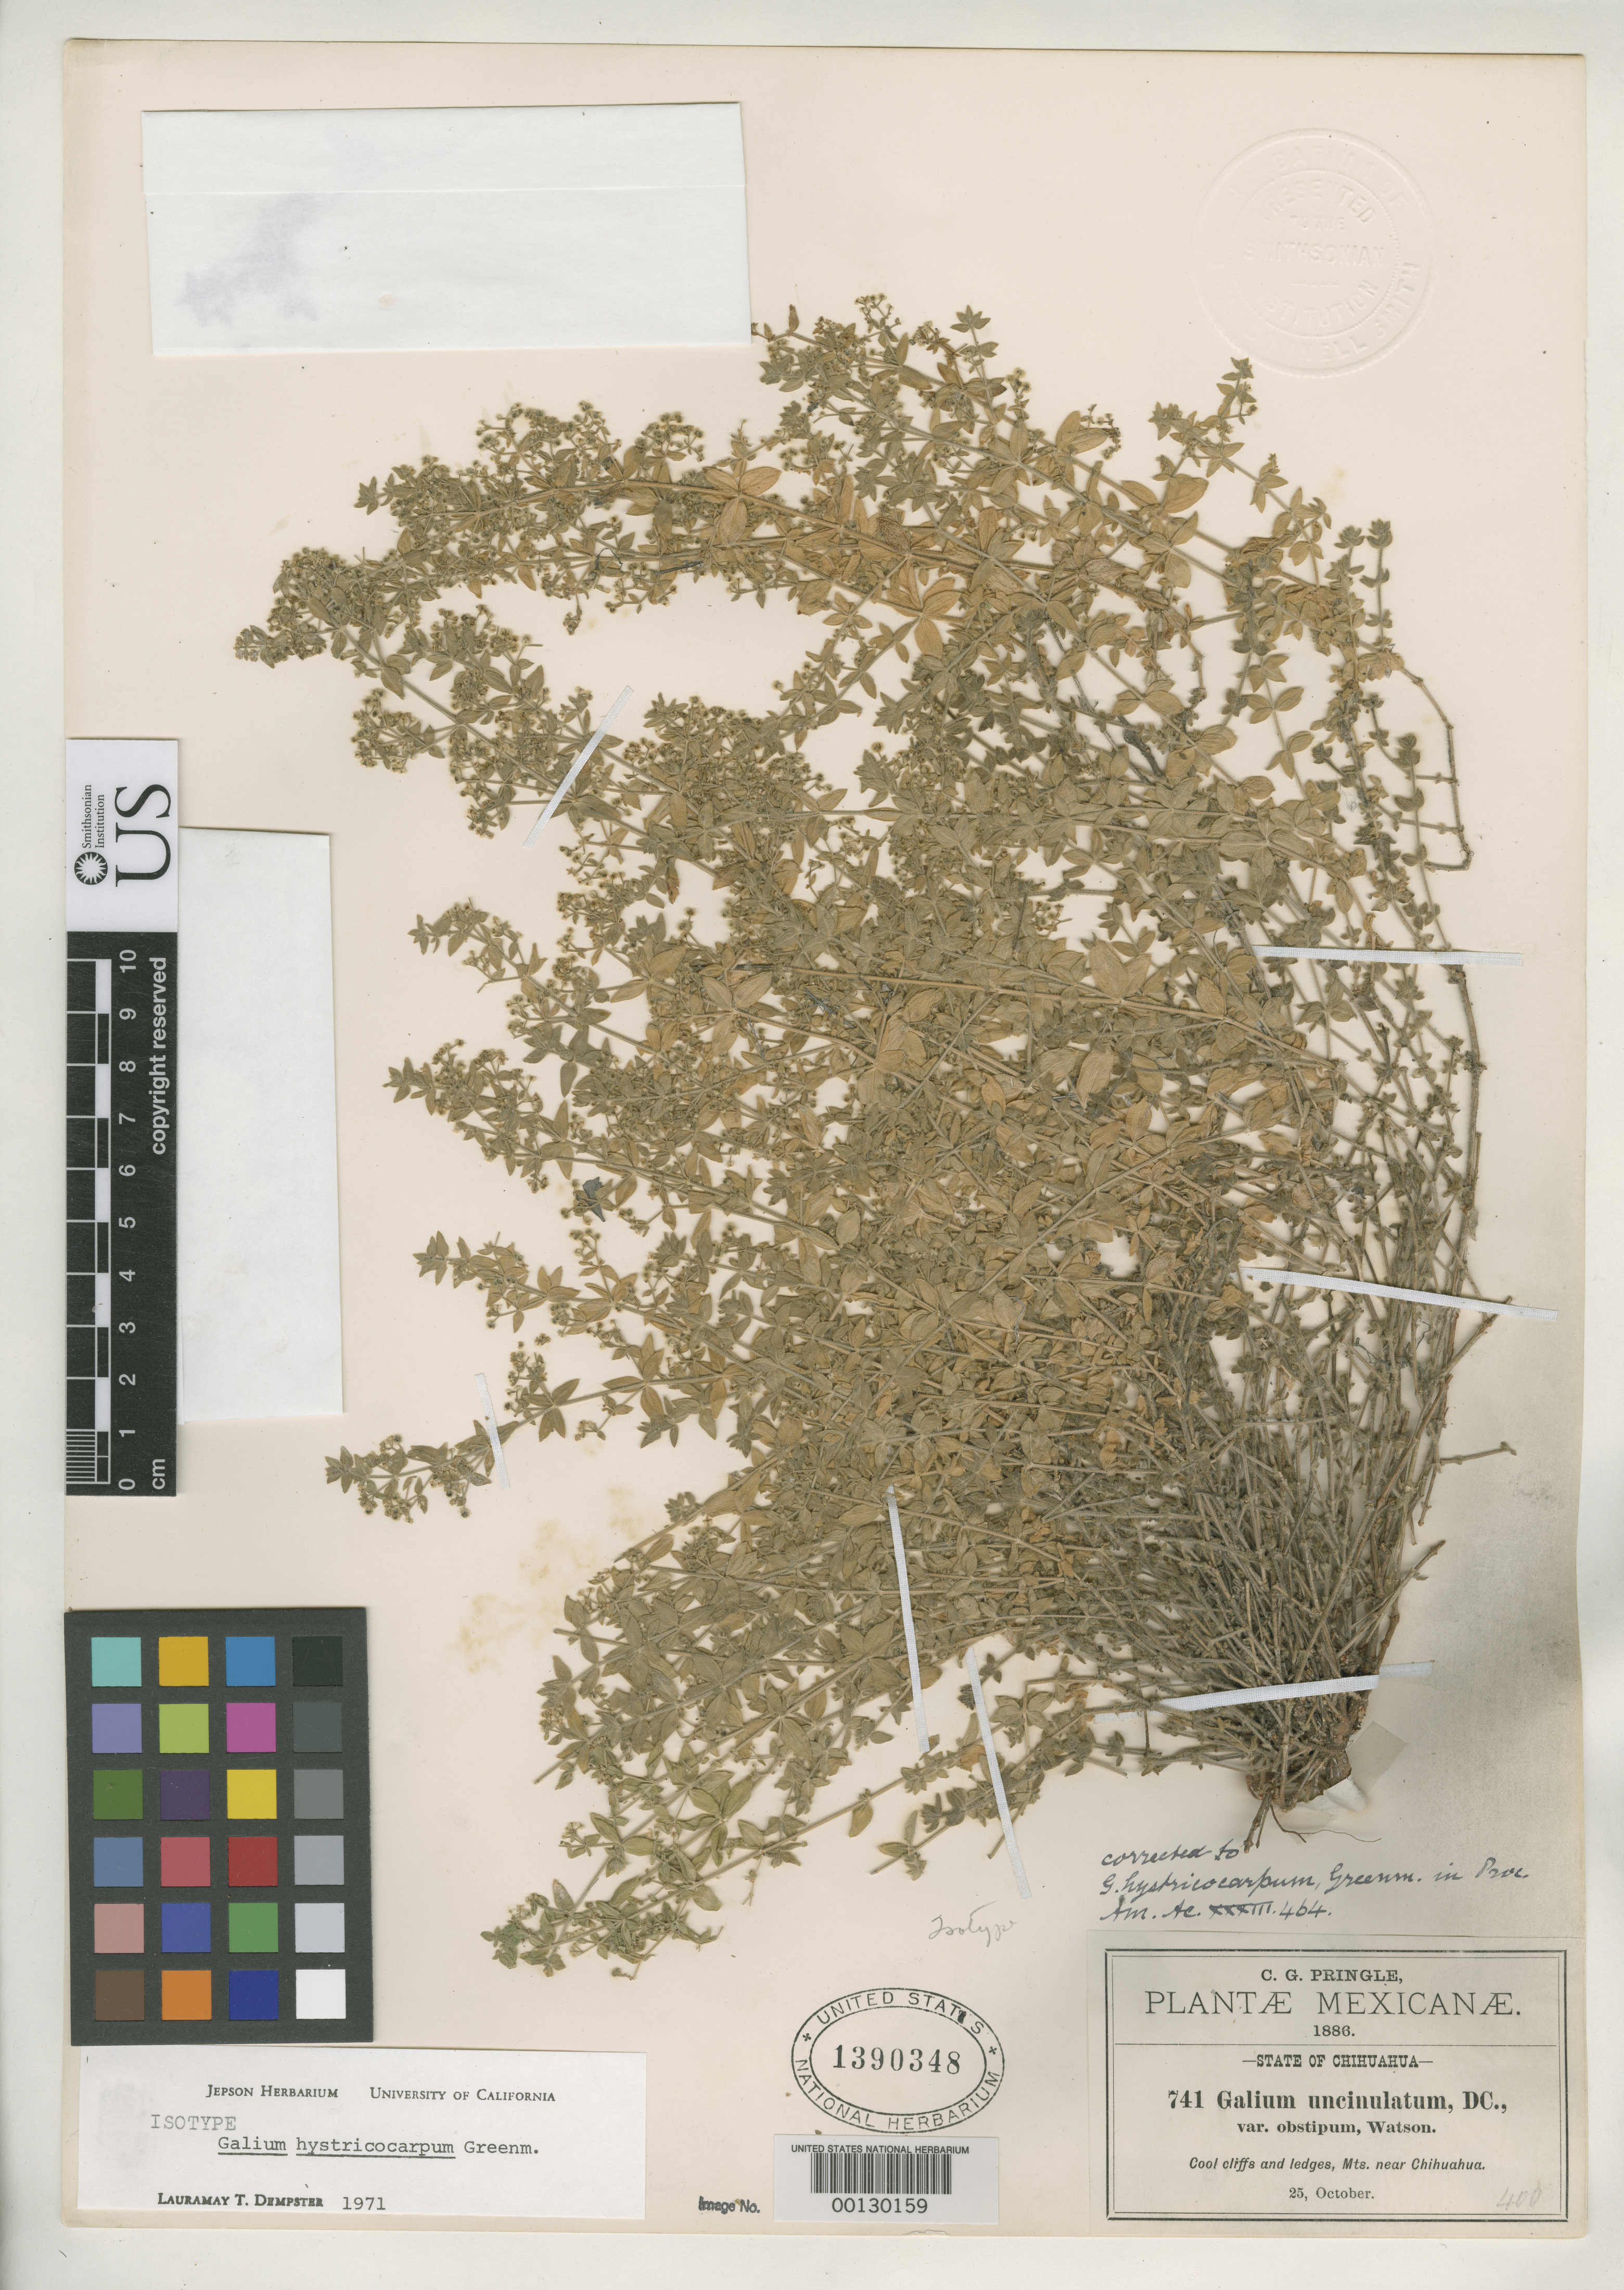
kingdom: Plantae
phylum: Tracheophyta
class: Magnoliopsida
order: Gentianales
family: Rubiaceae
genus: Galium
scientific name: Galium hystricocarpum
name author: Greenm.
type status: Isotype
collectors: C. G. Pringle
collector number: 741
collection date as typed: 25 Oct 1886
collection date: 1886-10-25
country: Mexico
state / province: Chihuahua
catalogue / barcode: US 1390348